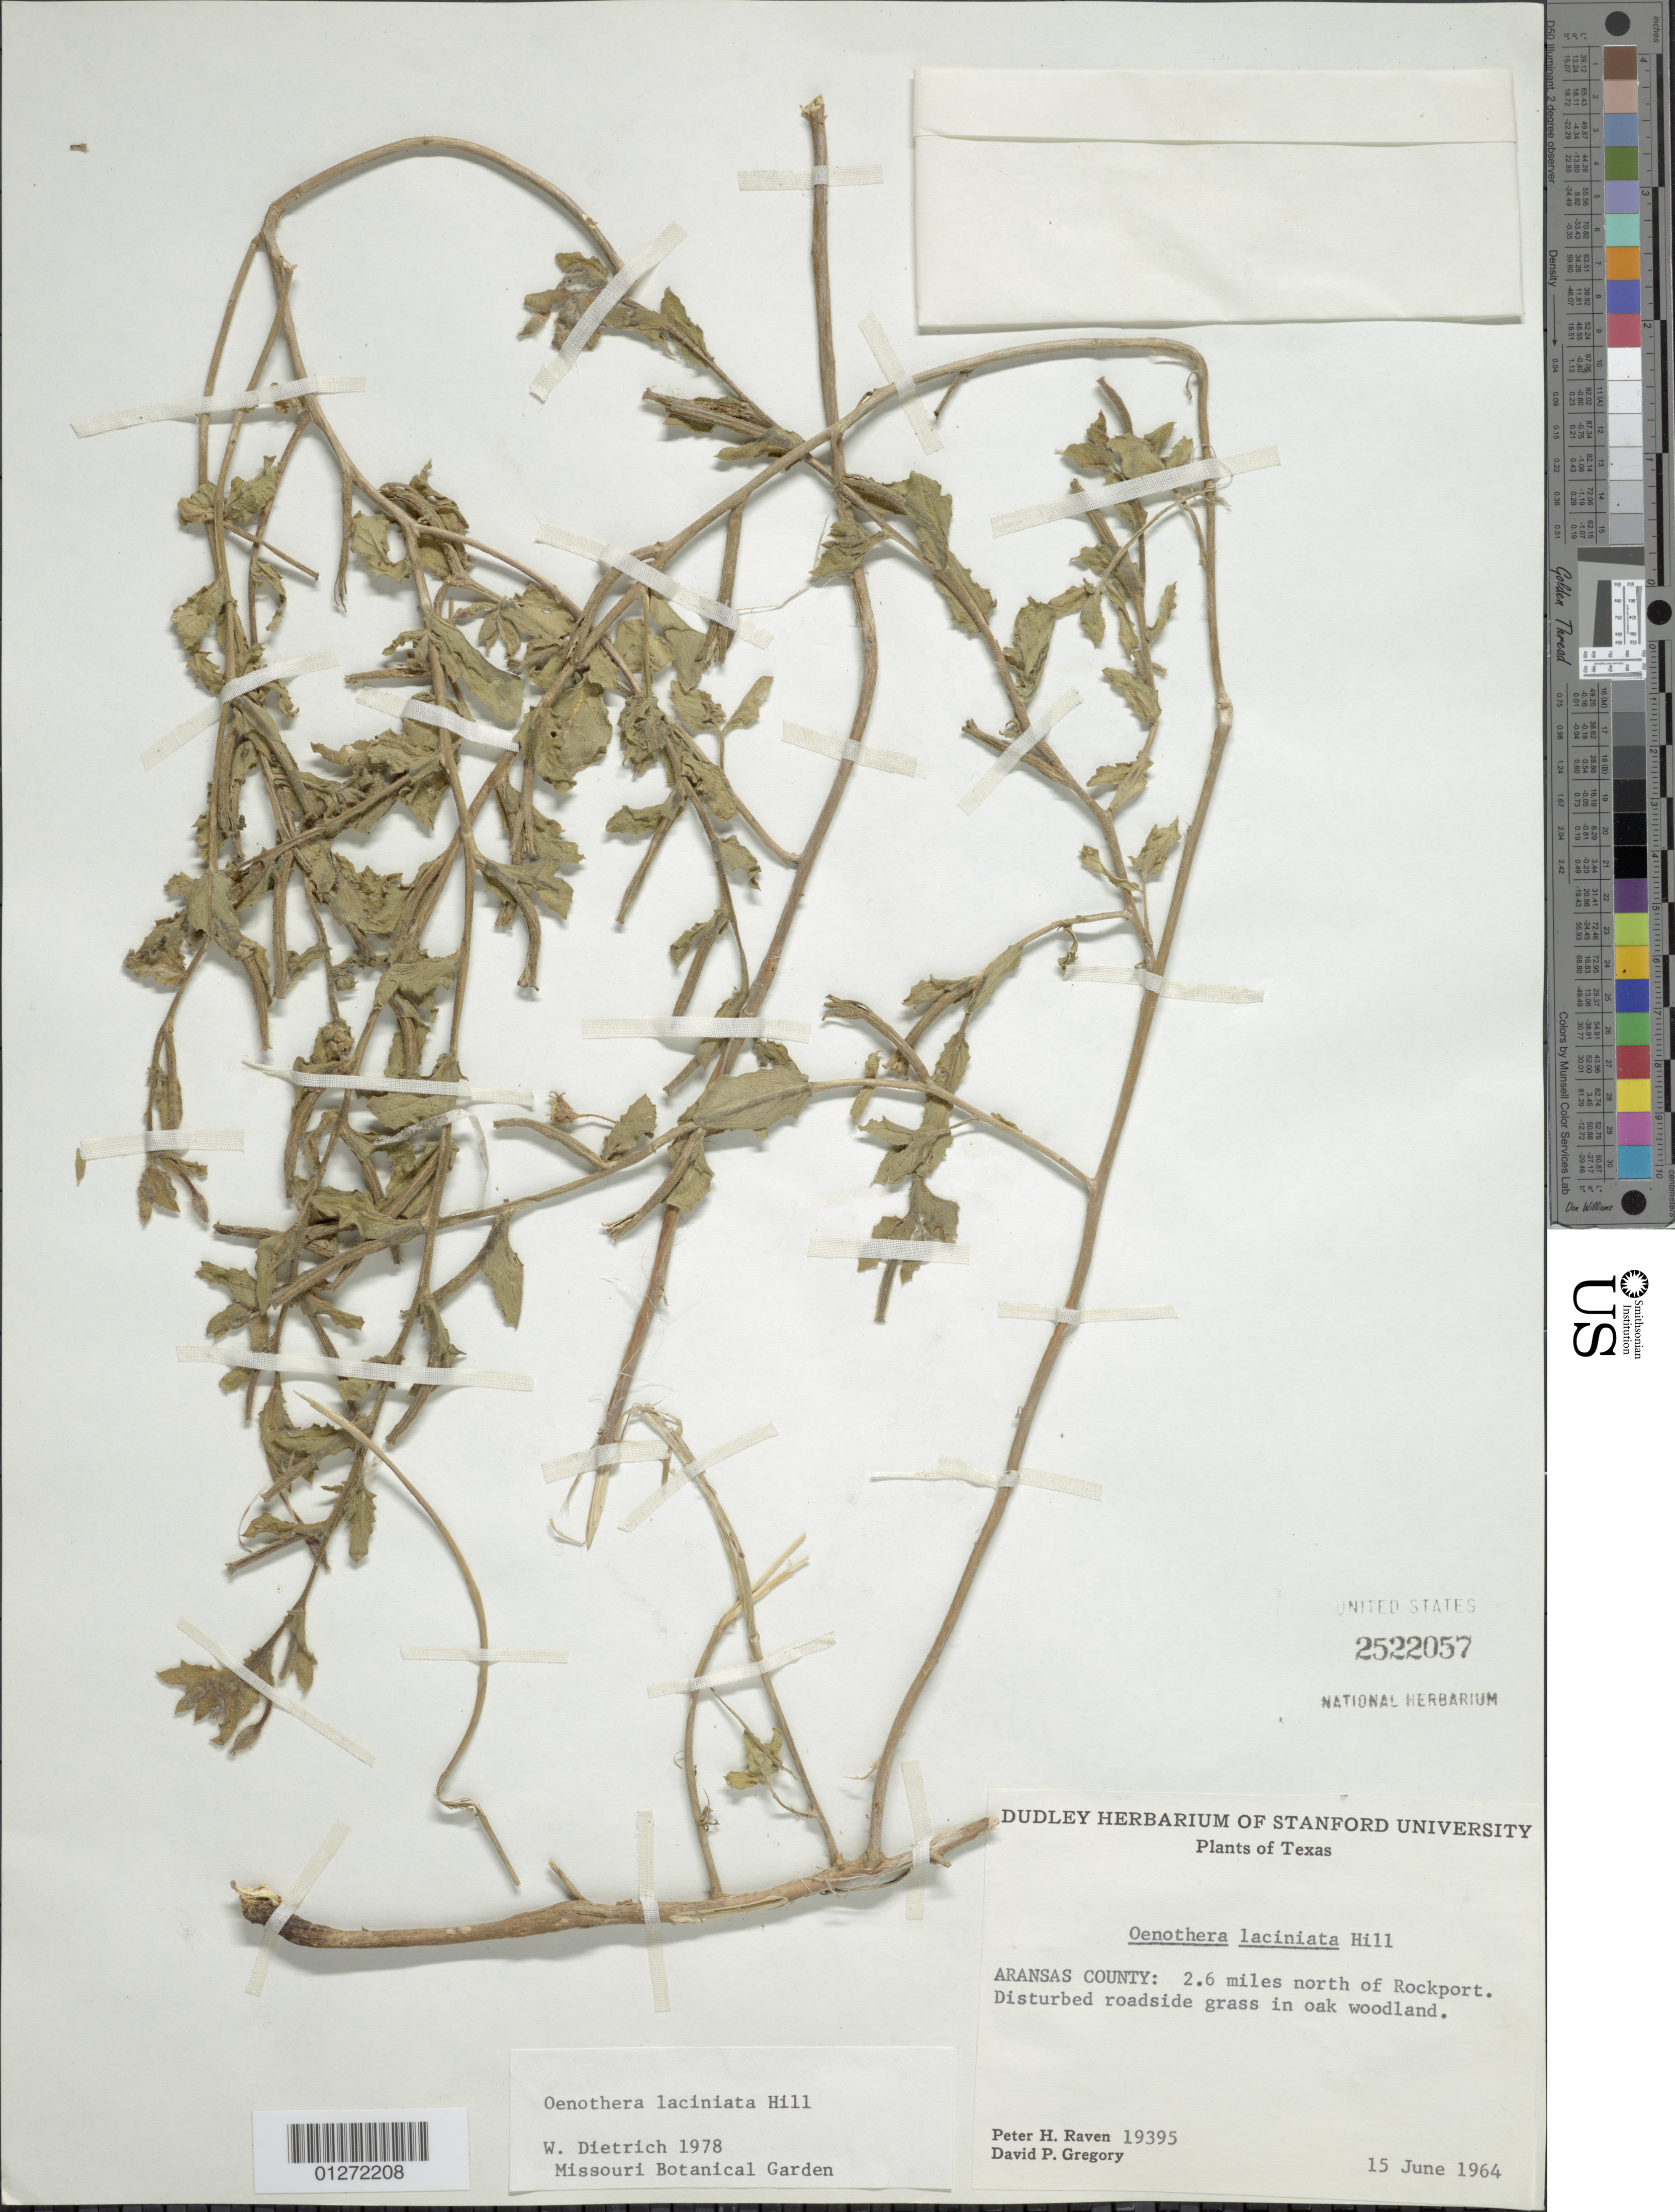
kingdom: Plantae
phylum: Tracheophyta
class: Magnoliopsida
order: Myrtales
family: Onagraceae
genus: Oenothera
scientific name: Oenothera laciniata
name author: Hill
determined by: Dietrich, W.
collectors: P. H. Raven & D. Gregory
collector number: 19395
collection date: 1964-06-15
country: United States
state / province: Texas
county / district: Aransas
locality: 2.6 mi N of Rockport.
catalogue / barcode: US 2522057